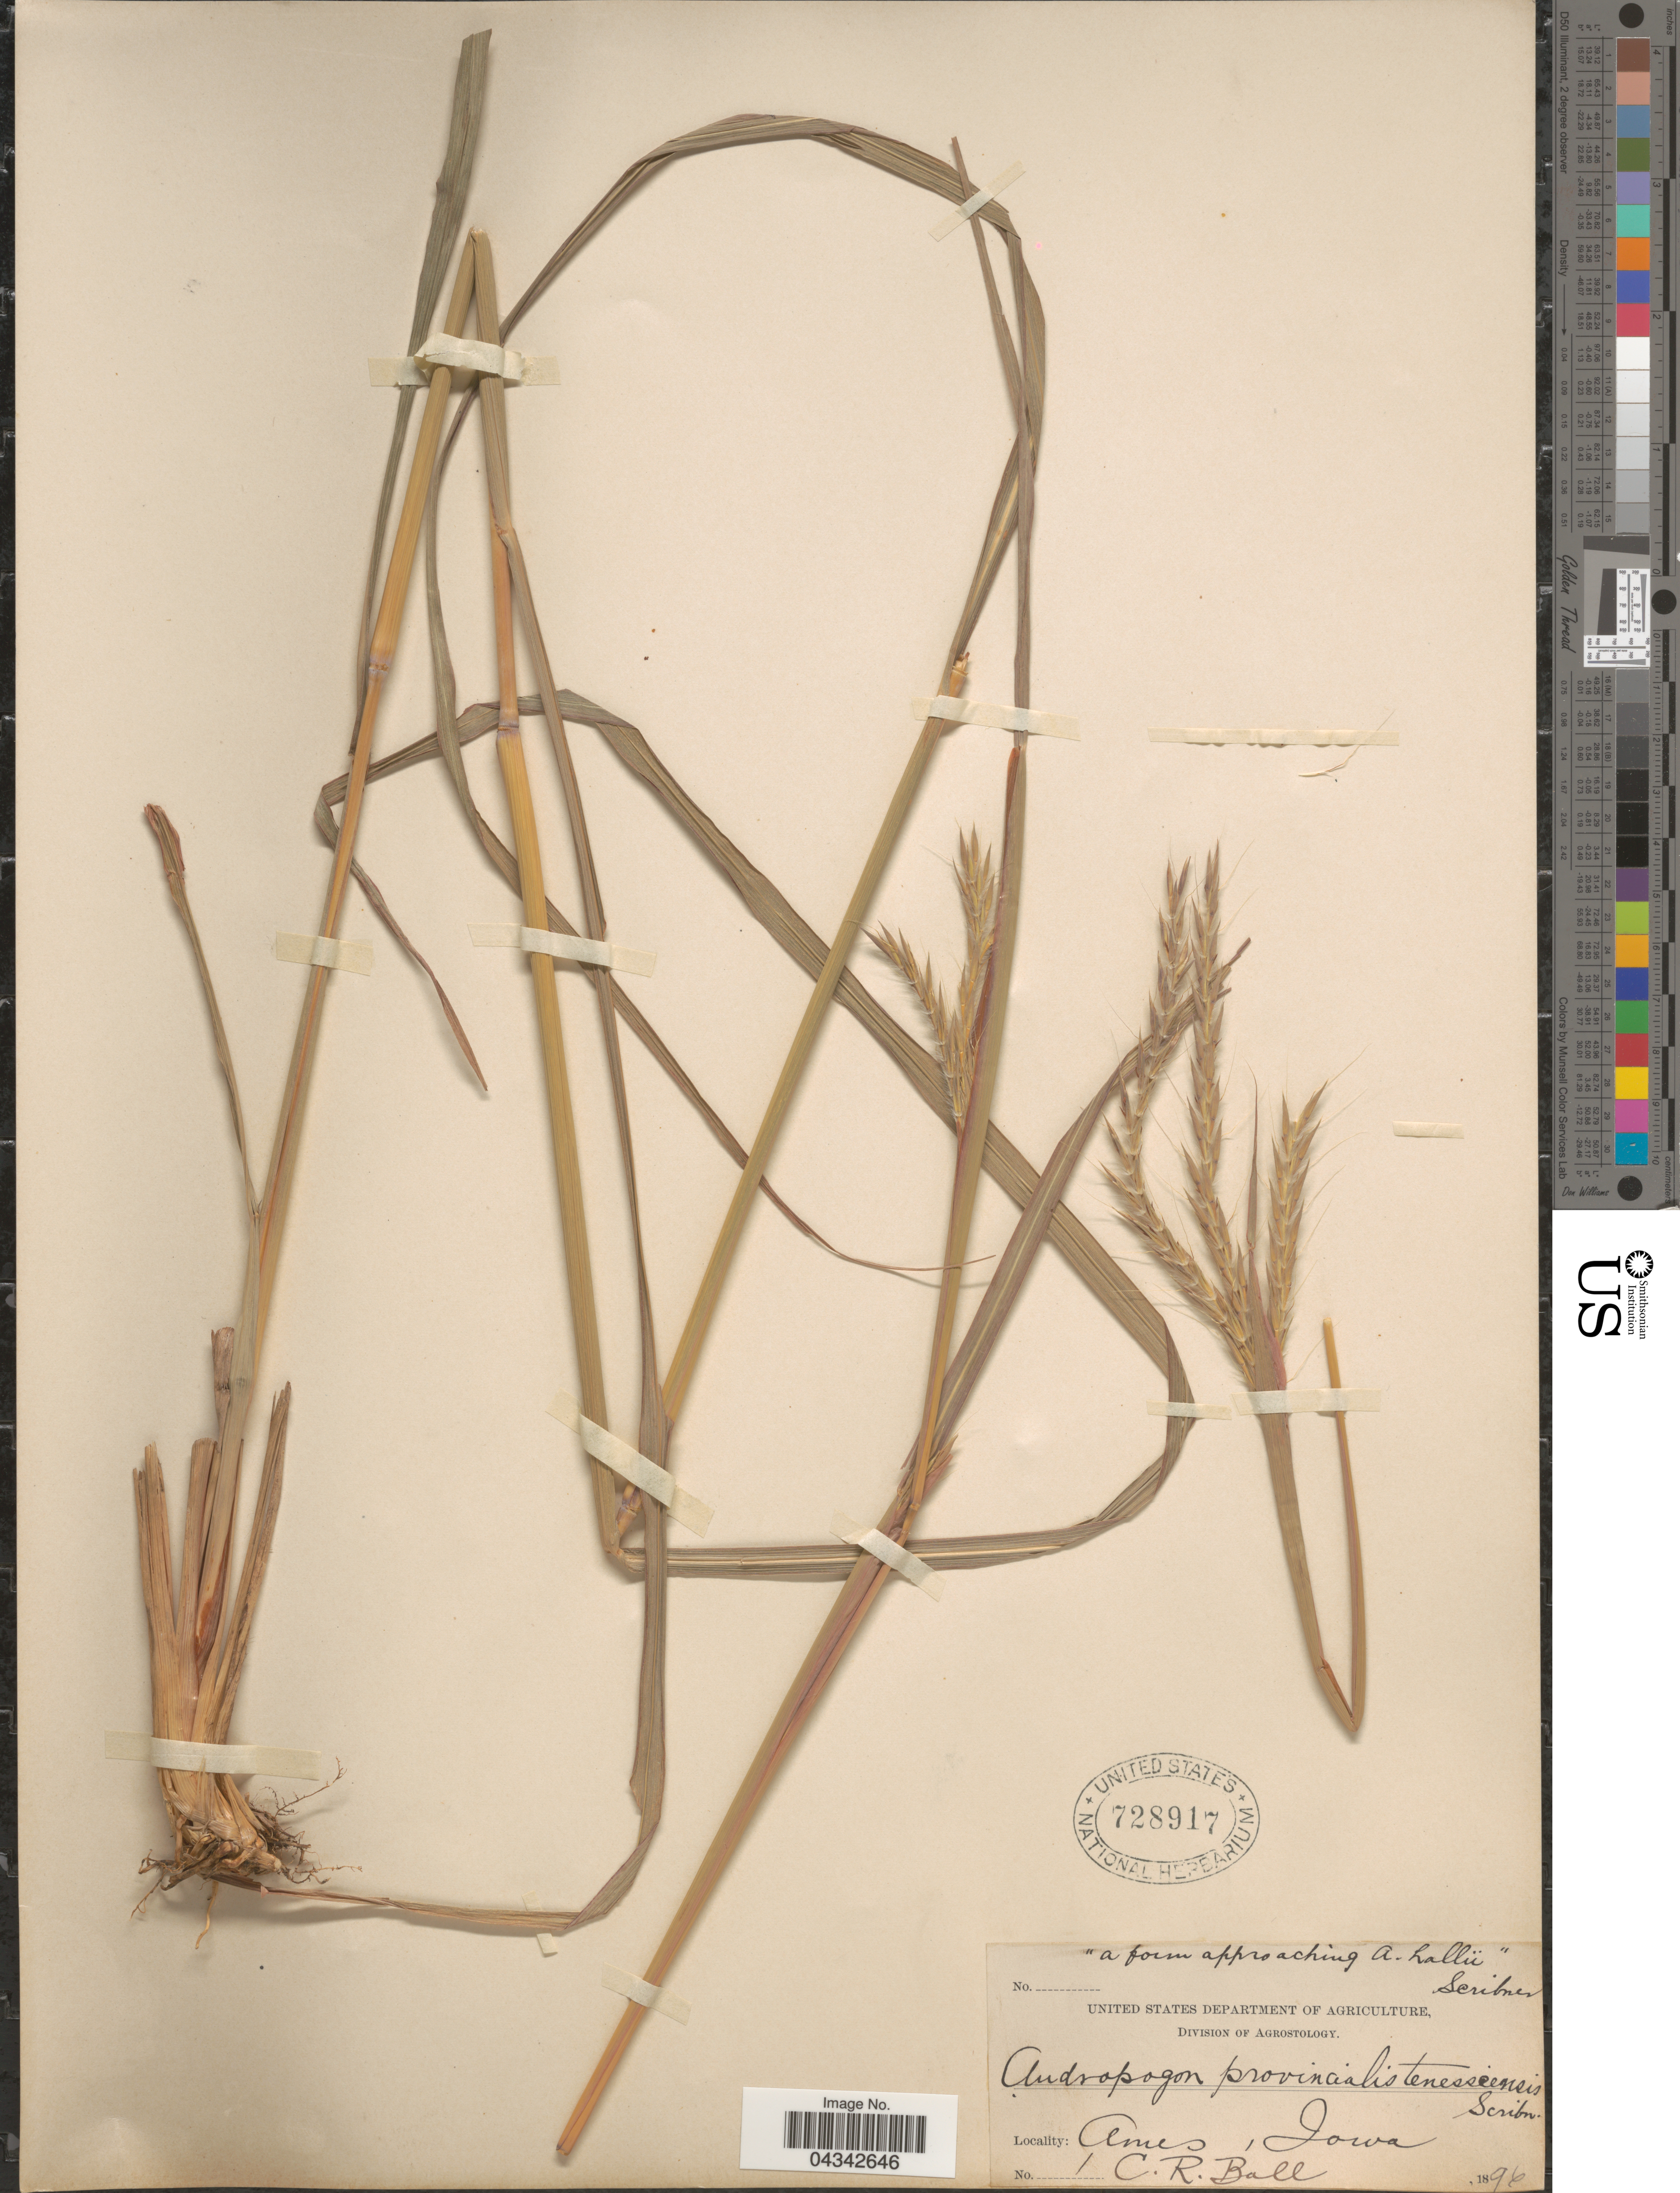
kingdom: Plantae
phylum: Tracheophyta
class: Liliopsida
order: Poales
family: Poaceae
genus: Andropogon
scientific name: Andropogon gerardii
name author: Vitman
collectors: C. R. Ball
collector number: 1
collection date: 1896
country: United States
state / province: Iowa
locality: Ames.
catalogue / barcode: US 728917